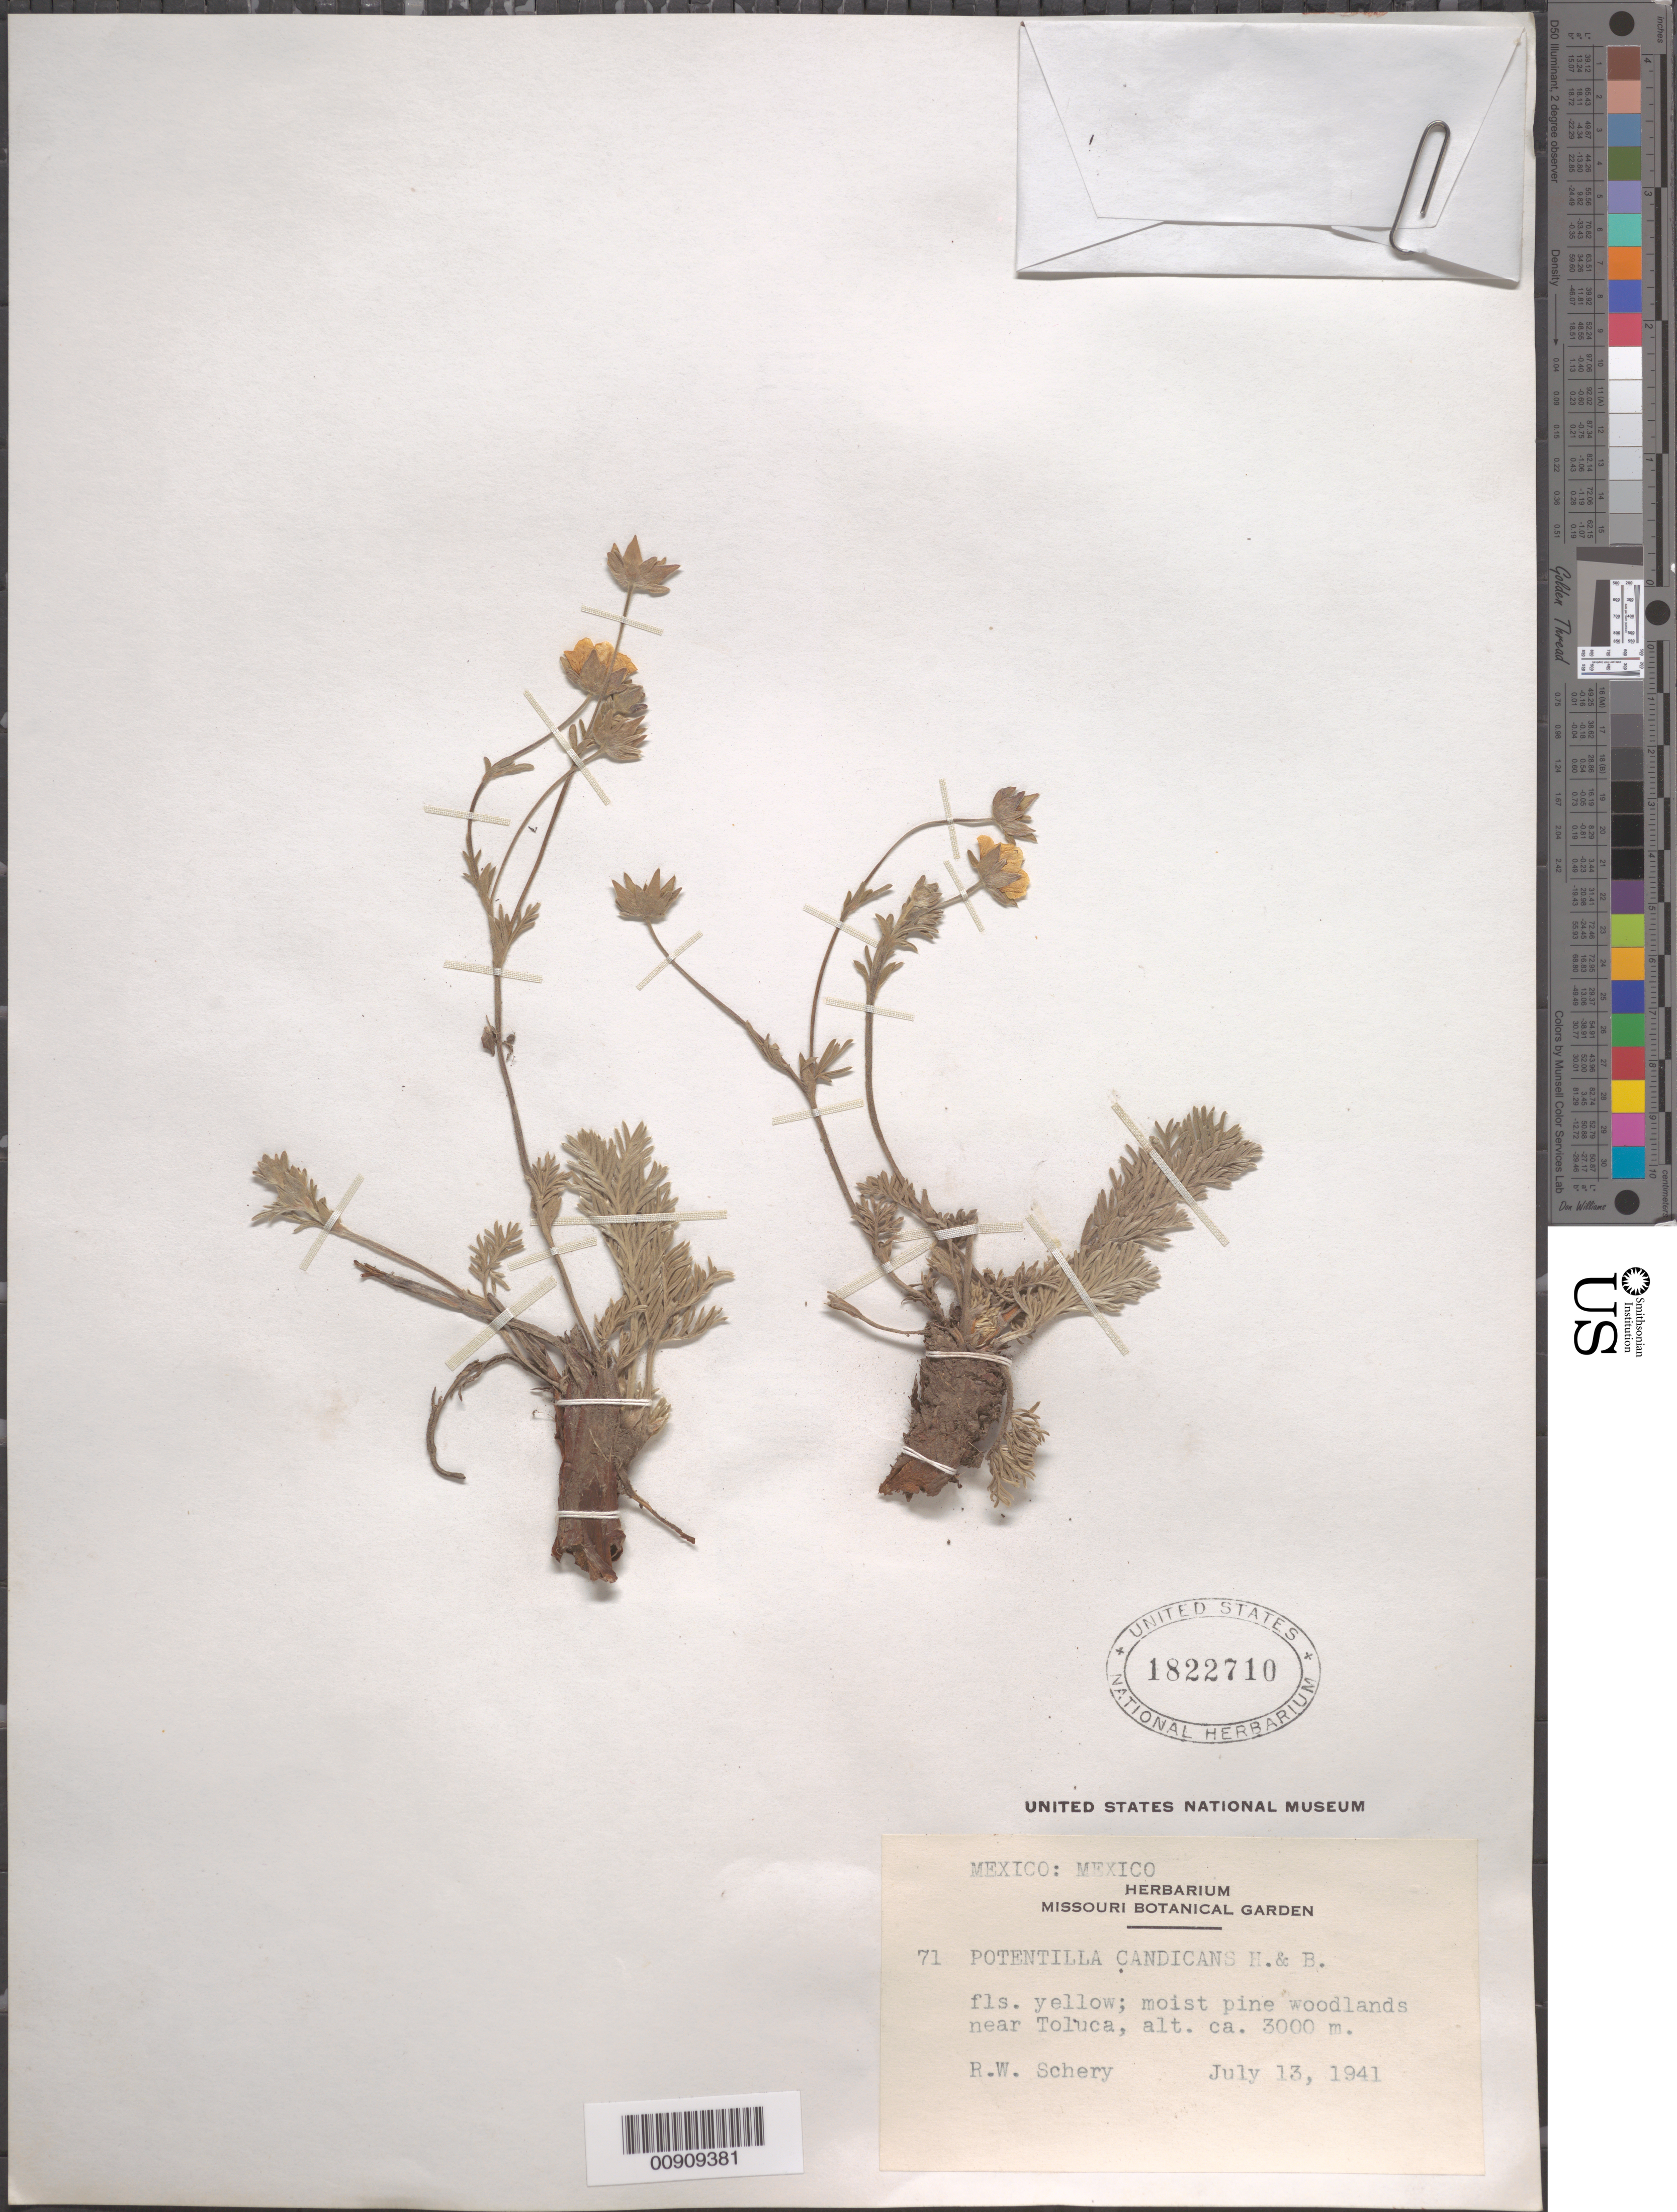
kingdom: Plantae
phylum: Tracheophyta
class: Magnoliopsida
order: Rosales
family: Rosaceae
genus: Potentilla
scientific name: Potentilla candicans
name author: Humb. & Bonpl. ex Nestl.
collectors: R. W. Schery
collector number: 71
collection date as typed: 13 Jul 1941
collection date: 1941-07-13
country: Mexico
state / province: México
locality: Near Toluca.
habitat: Moist pine woodlands.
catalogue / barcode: US 1822710